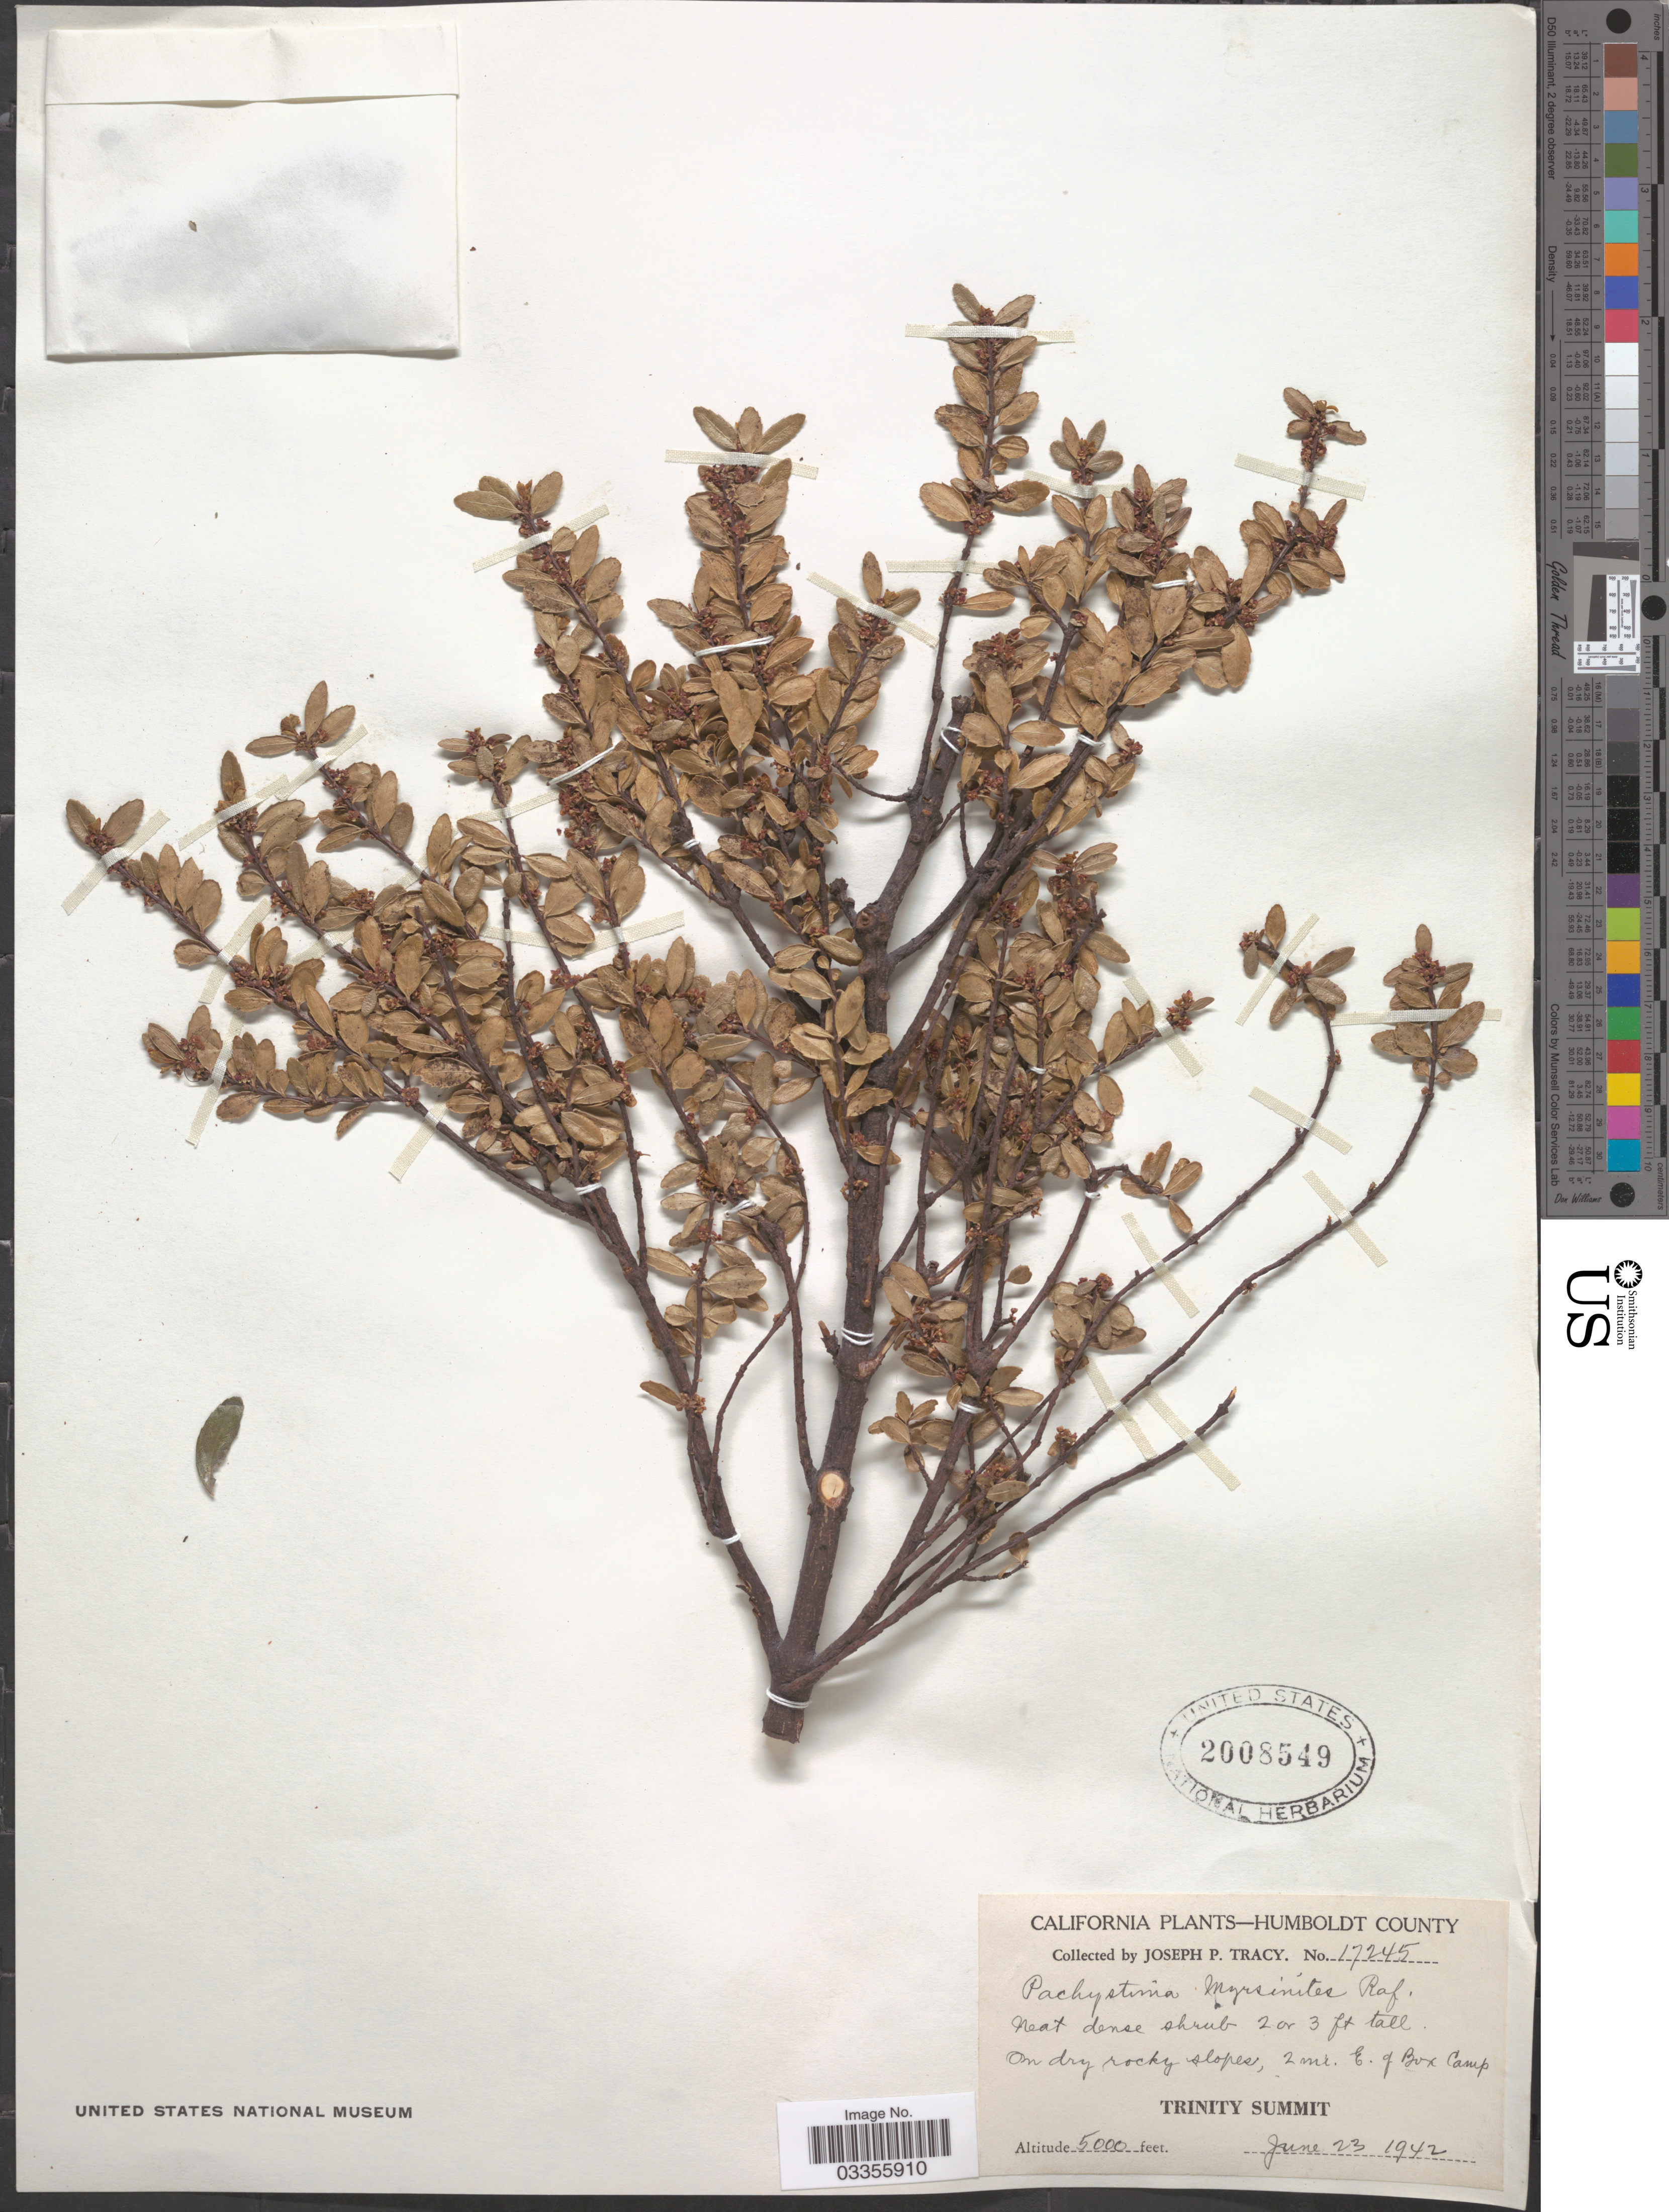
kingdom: Plantae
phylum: Tracheophyta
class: Magnoliopsida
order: Celastrales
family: Celastraceae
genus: Paxistima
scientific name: Paxistima myrsinites subsp. myrsinites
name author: (Pursh) Raf.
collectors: J. Tracy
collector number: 17245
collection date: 1942-06-23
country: United States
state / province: California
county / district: Humboldt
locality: Humboldt County. On dry rocky slopes, 2 mi. E. of Box Camp. Trinity Summit.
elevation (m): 1524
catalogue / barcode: US 2008549